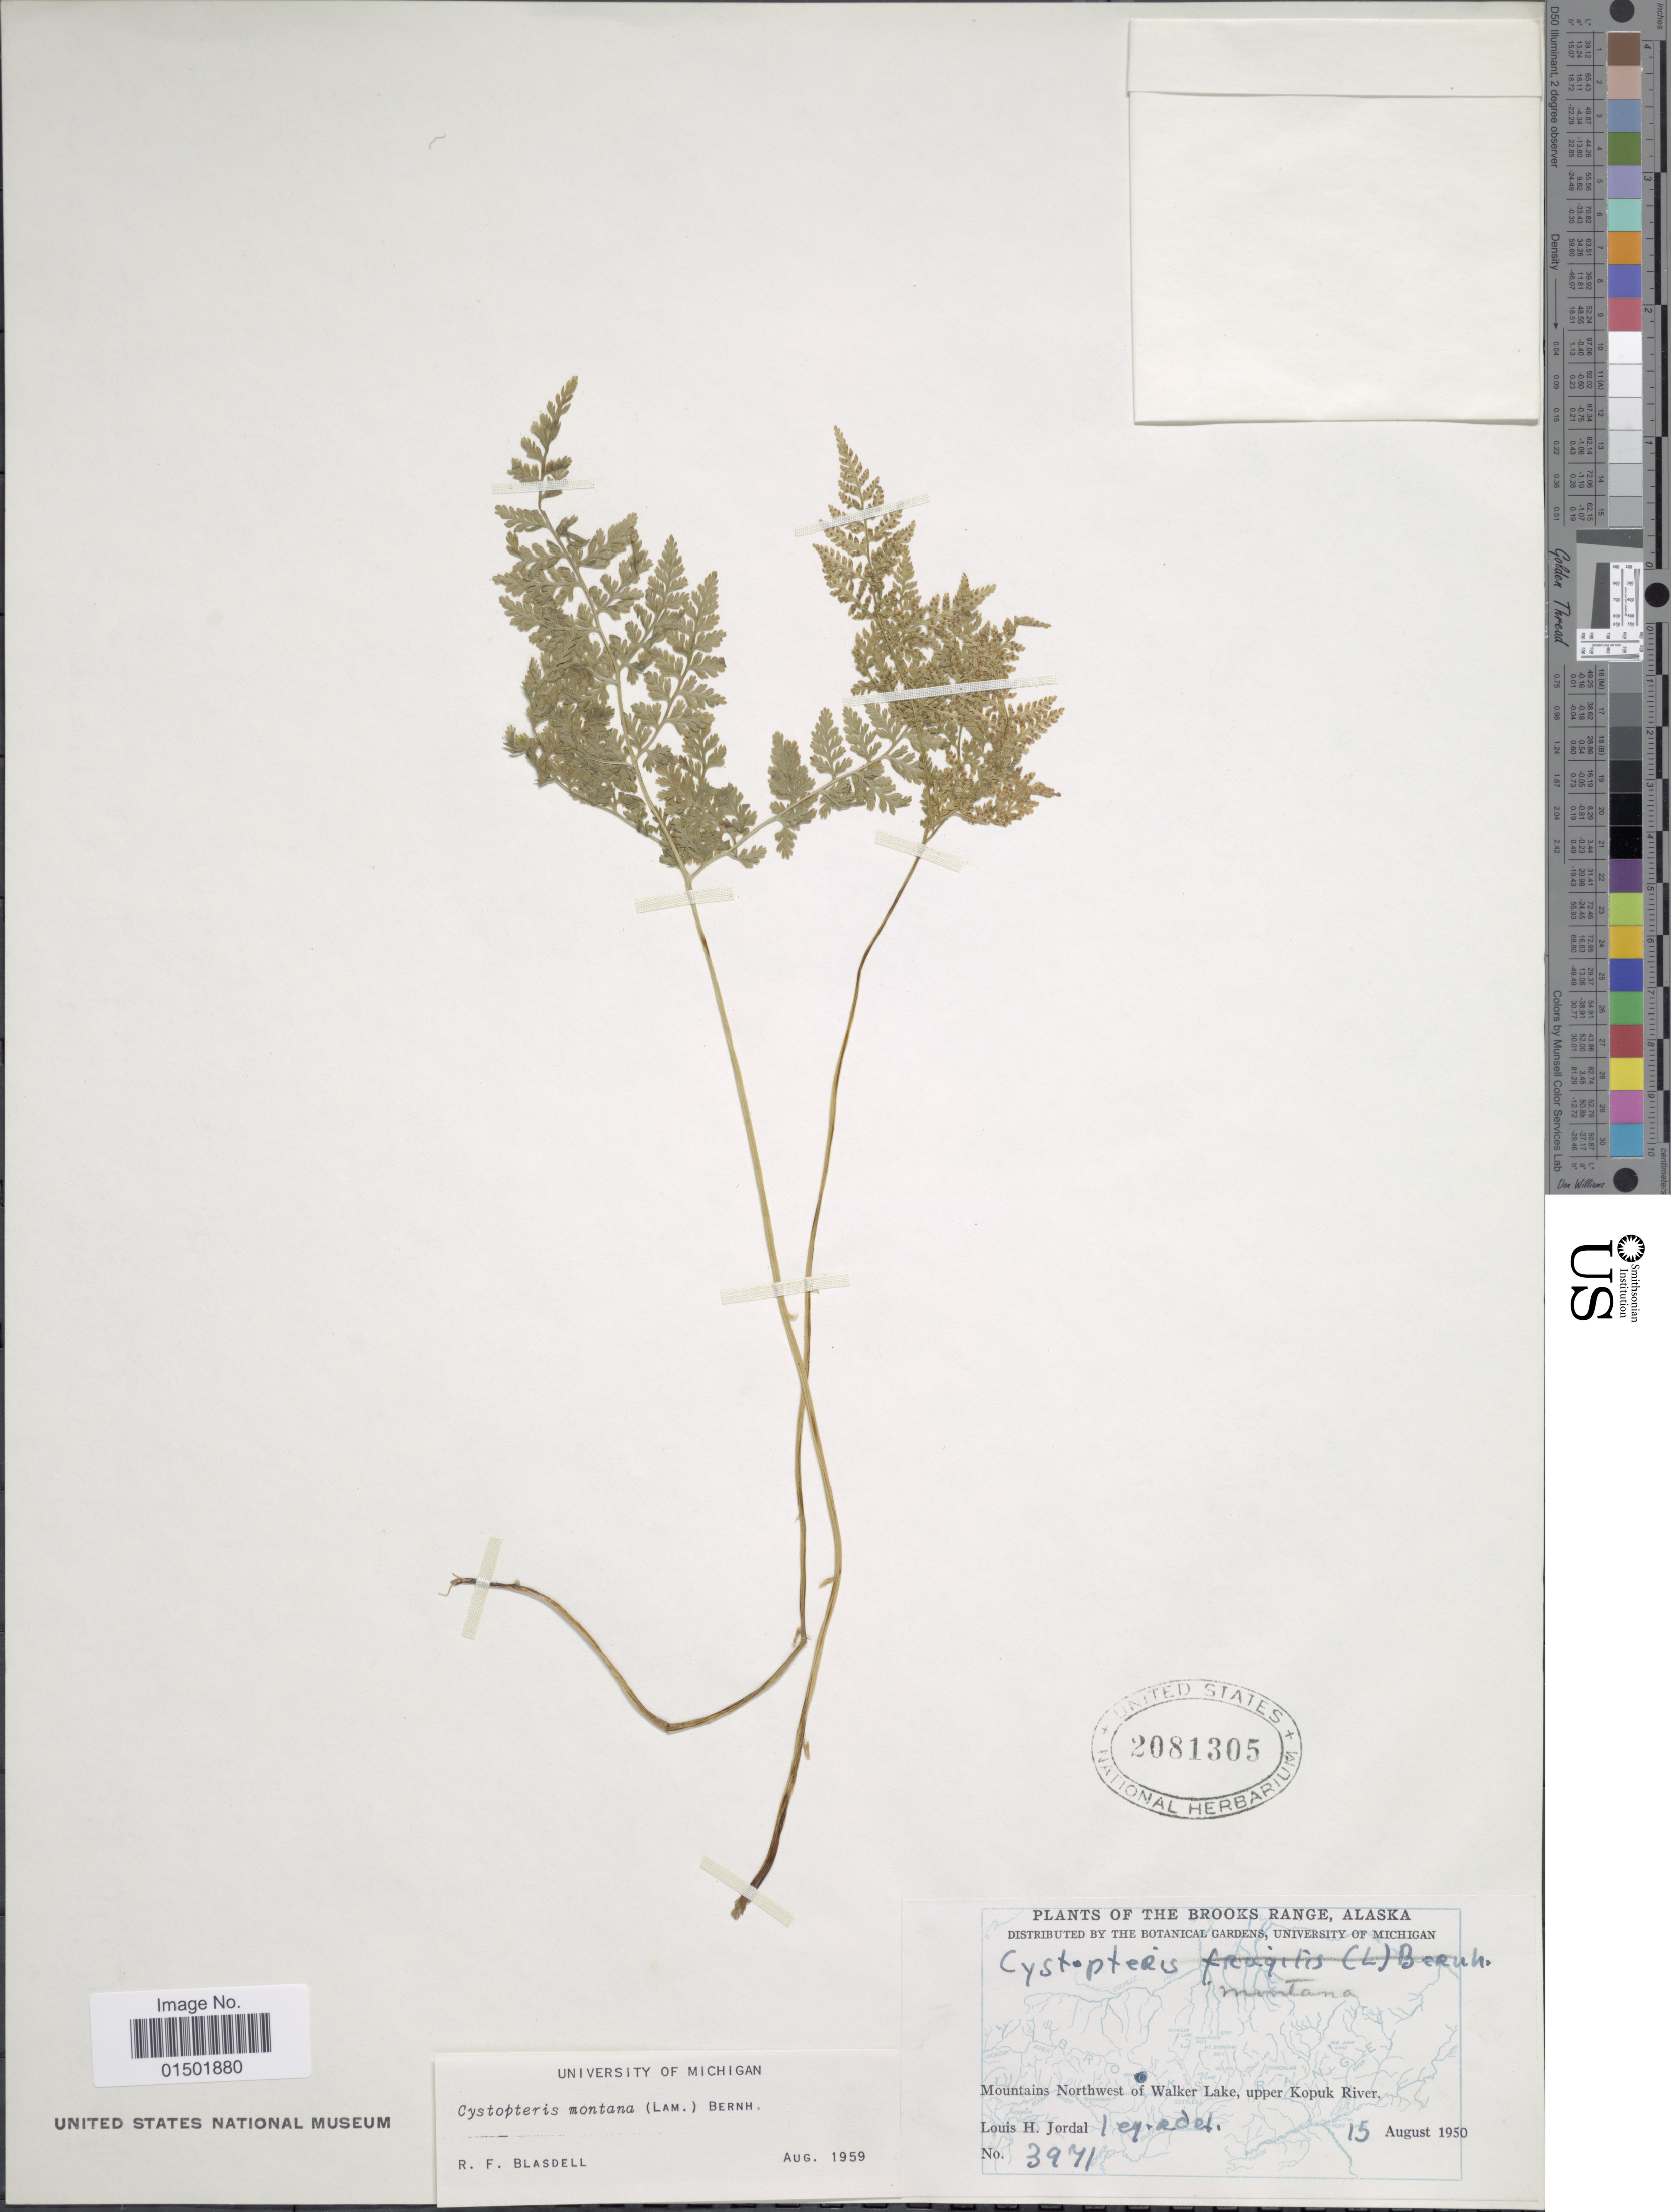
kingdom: Plantae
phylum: Tracheophyta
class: Polypodiopsida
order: Polypodiales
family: Cystopteridaceae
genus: Cystopteris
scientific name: Cystopteris montana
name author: (Lam.) Desv.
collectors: L. Jordal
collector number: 3971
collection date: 1950-08-15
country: United States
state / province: Alaska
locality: Brooks Range. Mountains Northwest of Walker Lake, upper Kopuk River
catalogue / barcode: US 2081305